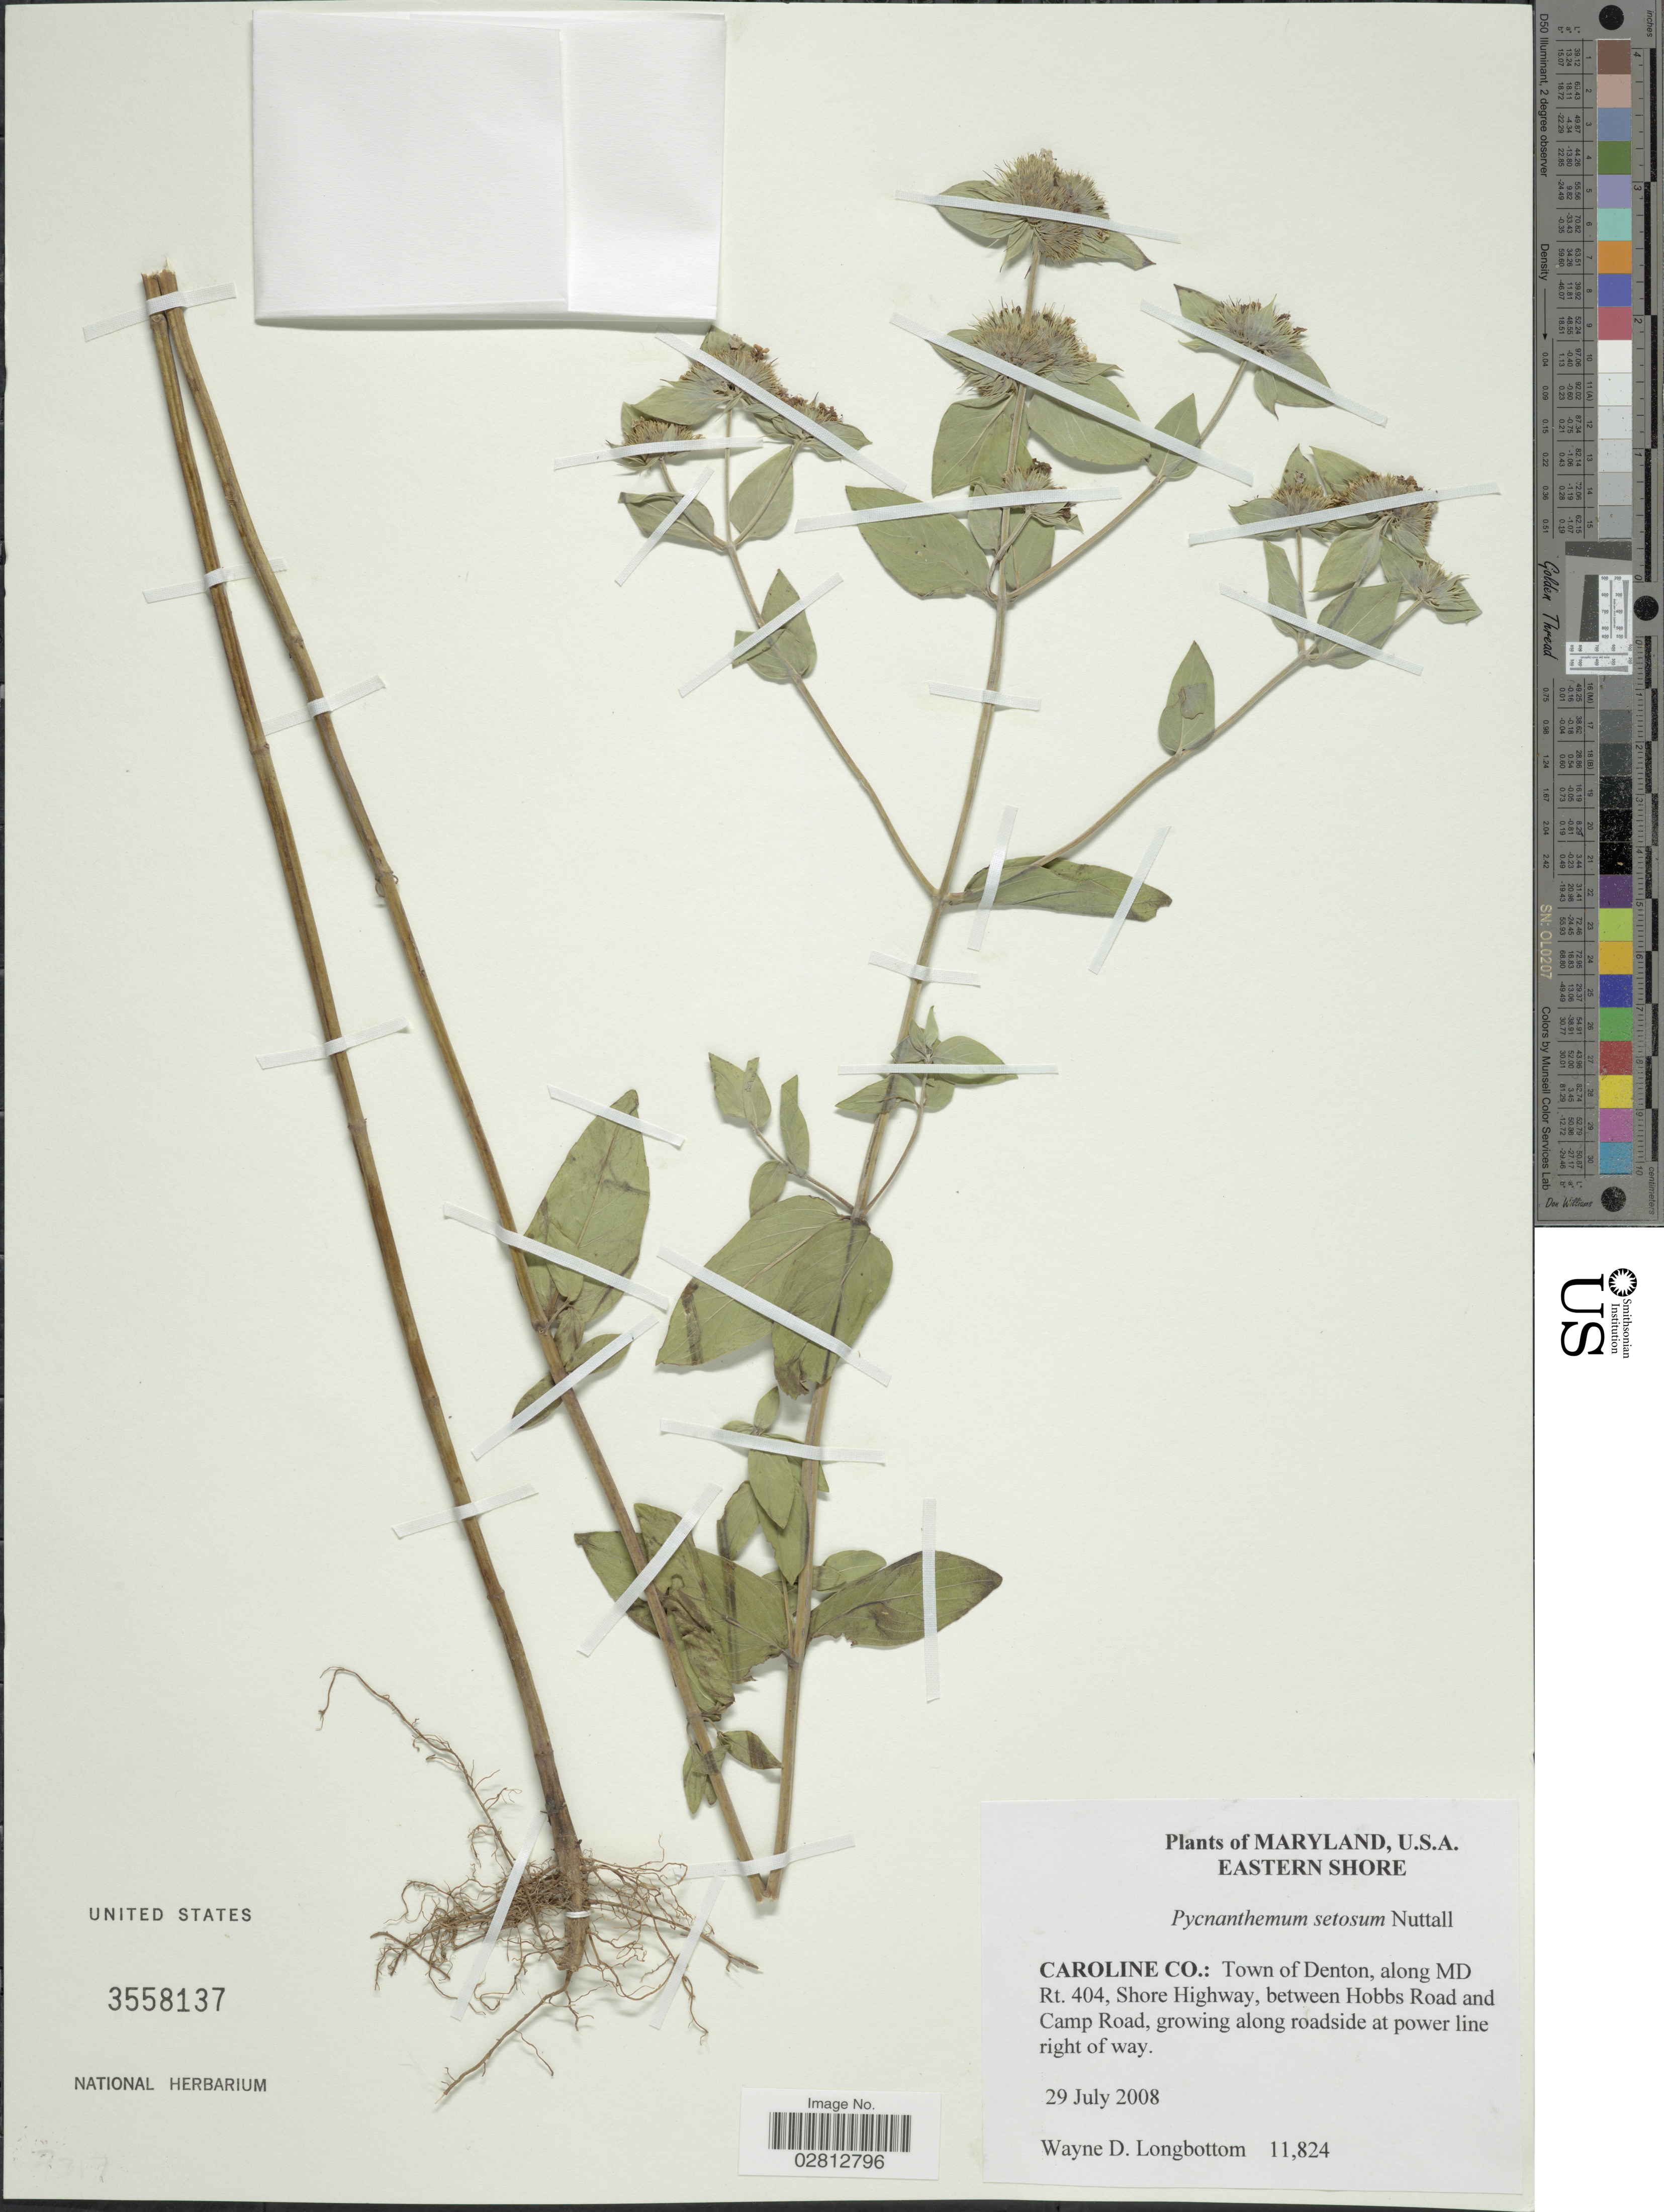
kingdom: Plantae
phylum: Tracheophyta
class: Magnoliopsida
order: Lamiales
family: Lamiaceae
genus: Pycnanthemum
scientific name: Pycnanthemum setosum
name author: Nutt.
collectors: W. D. Longbottom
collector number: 11824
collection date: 2009-07-29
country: United States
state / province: Maryland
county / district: Caroline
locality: Eastern Shore. Caroline Co.: Town of Denton, along MD Rt. 404, Shore Highway between Hobbs Road and Camp Road, growing along roadside at power line right of way.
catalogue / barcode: US 3558137